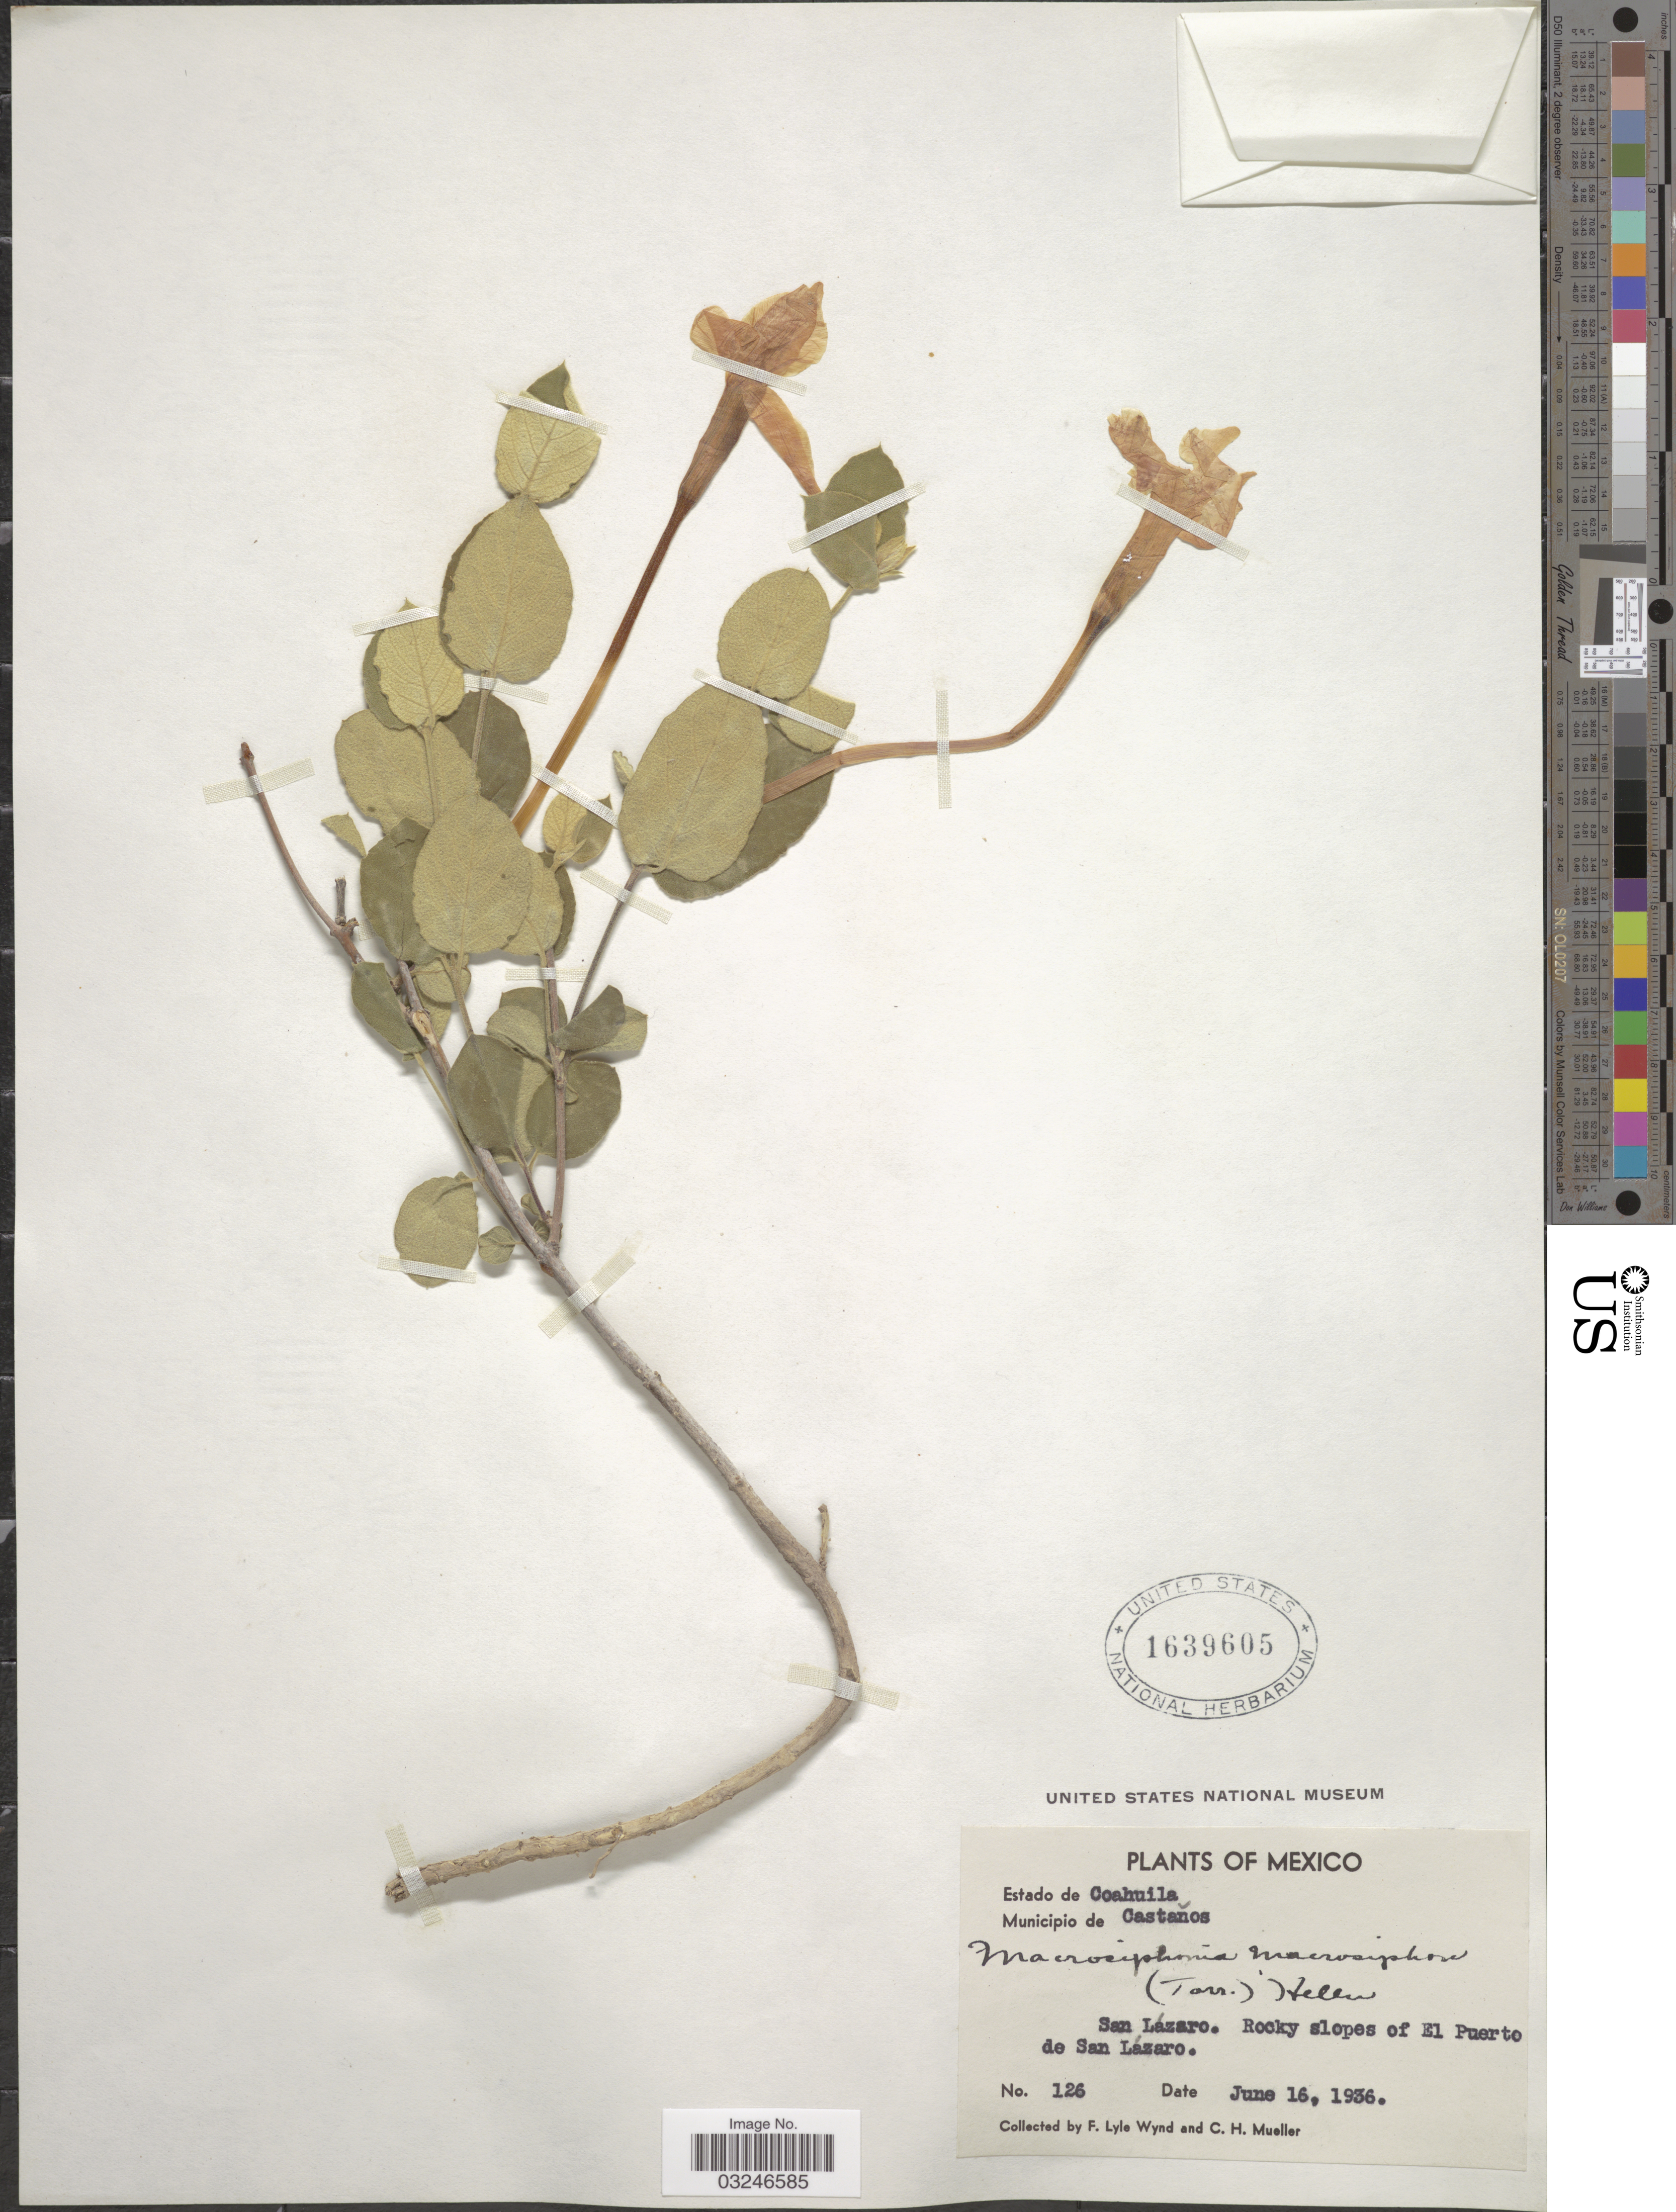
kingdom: Plantae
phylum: Tracheophyta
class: Magnoliopsida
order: Gentianales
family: Apocynaceae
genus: Macrosiphonia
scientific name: Macrosiphonia lanuginosa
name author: (M. Martens & Galeotti) Hemsl.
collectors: F. L. Wynd & C. H. Mueller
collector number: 126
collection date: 1936-06-16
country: Mexico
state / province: Coahuila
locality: Estado de Coahuila. Municipio de Castaños. San Lázaro. Rocky slopes of El Puerto de San Lázaro.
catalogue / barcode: US 1639605